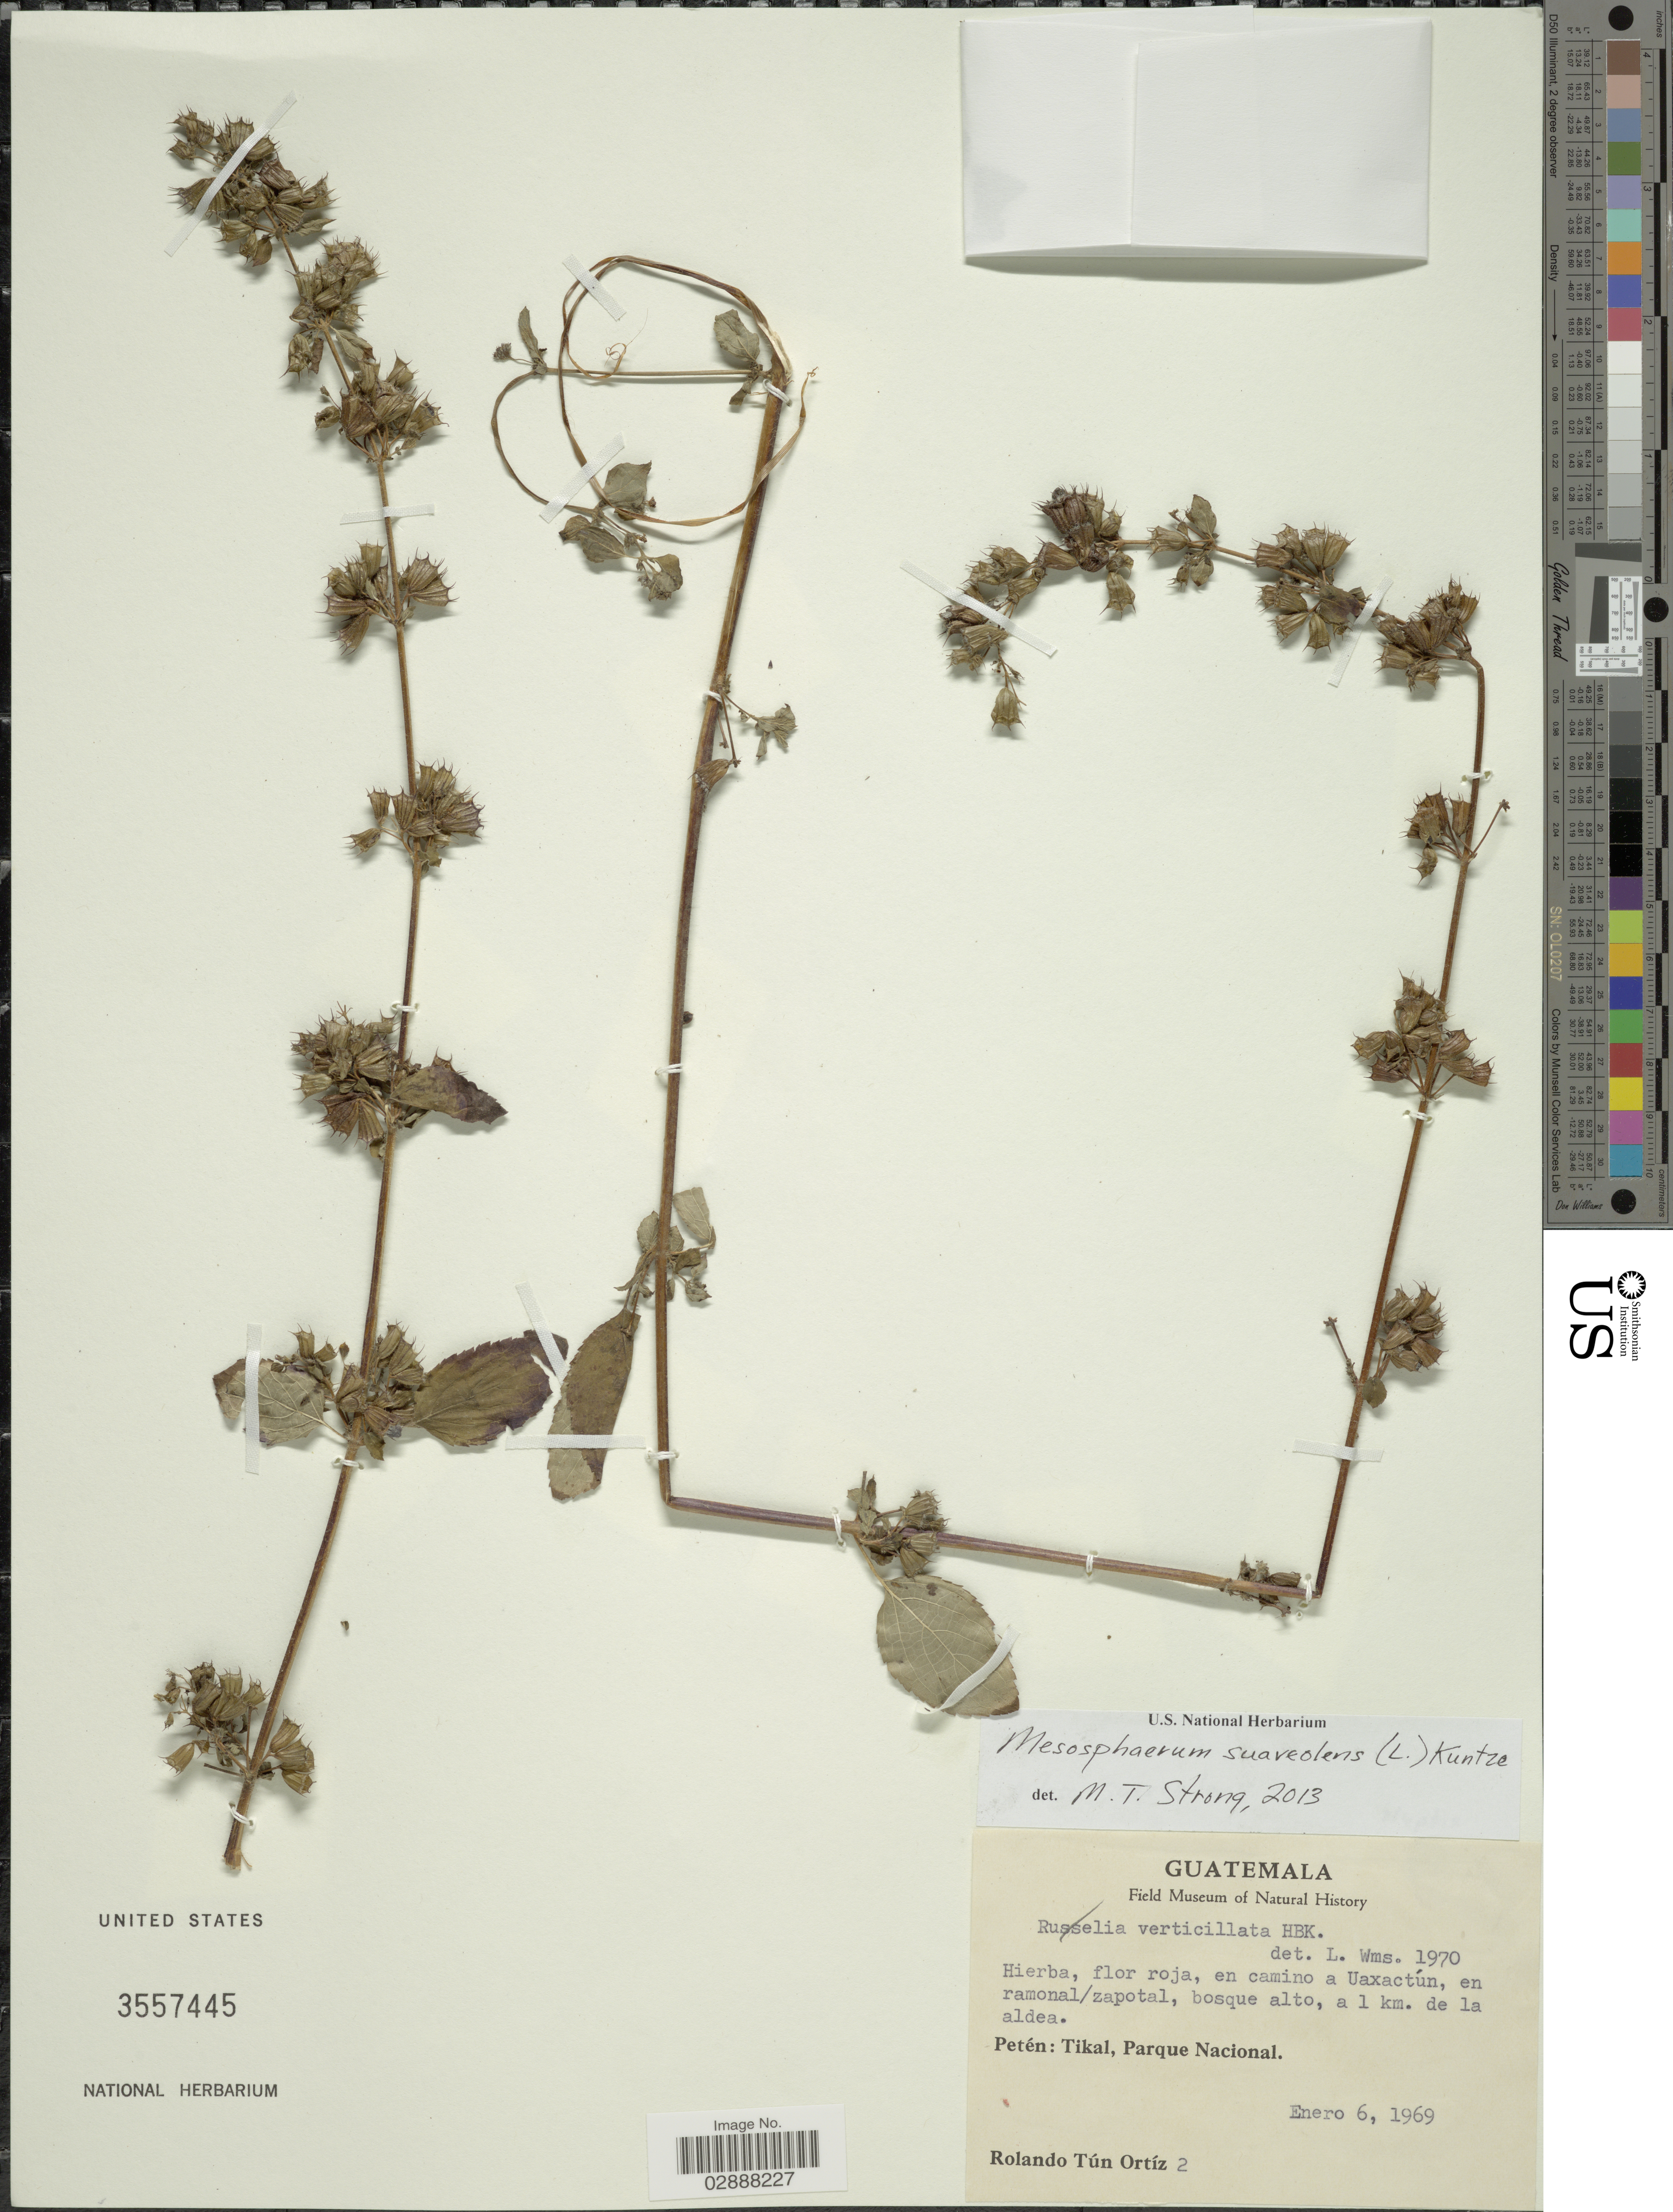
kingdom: Plantae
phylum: Tracheophyta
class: Magnoliopsida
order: Lamiales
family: Lamiaceae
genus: Mesosphaerum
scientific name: Mesosphaerum suaveolens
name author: (L.) Kuntze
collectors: R. T. Ortíz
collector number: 2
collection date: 1969-01-06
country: Guatemala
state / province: El Petén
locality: En camino a Uaxactún, en ramonal/zapotal, bosque alto, a 1 km. de la aldea. Petén: Tikal, Parque Nacional.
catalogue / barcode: US 3557445